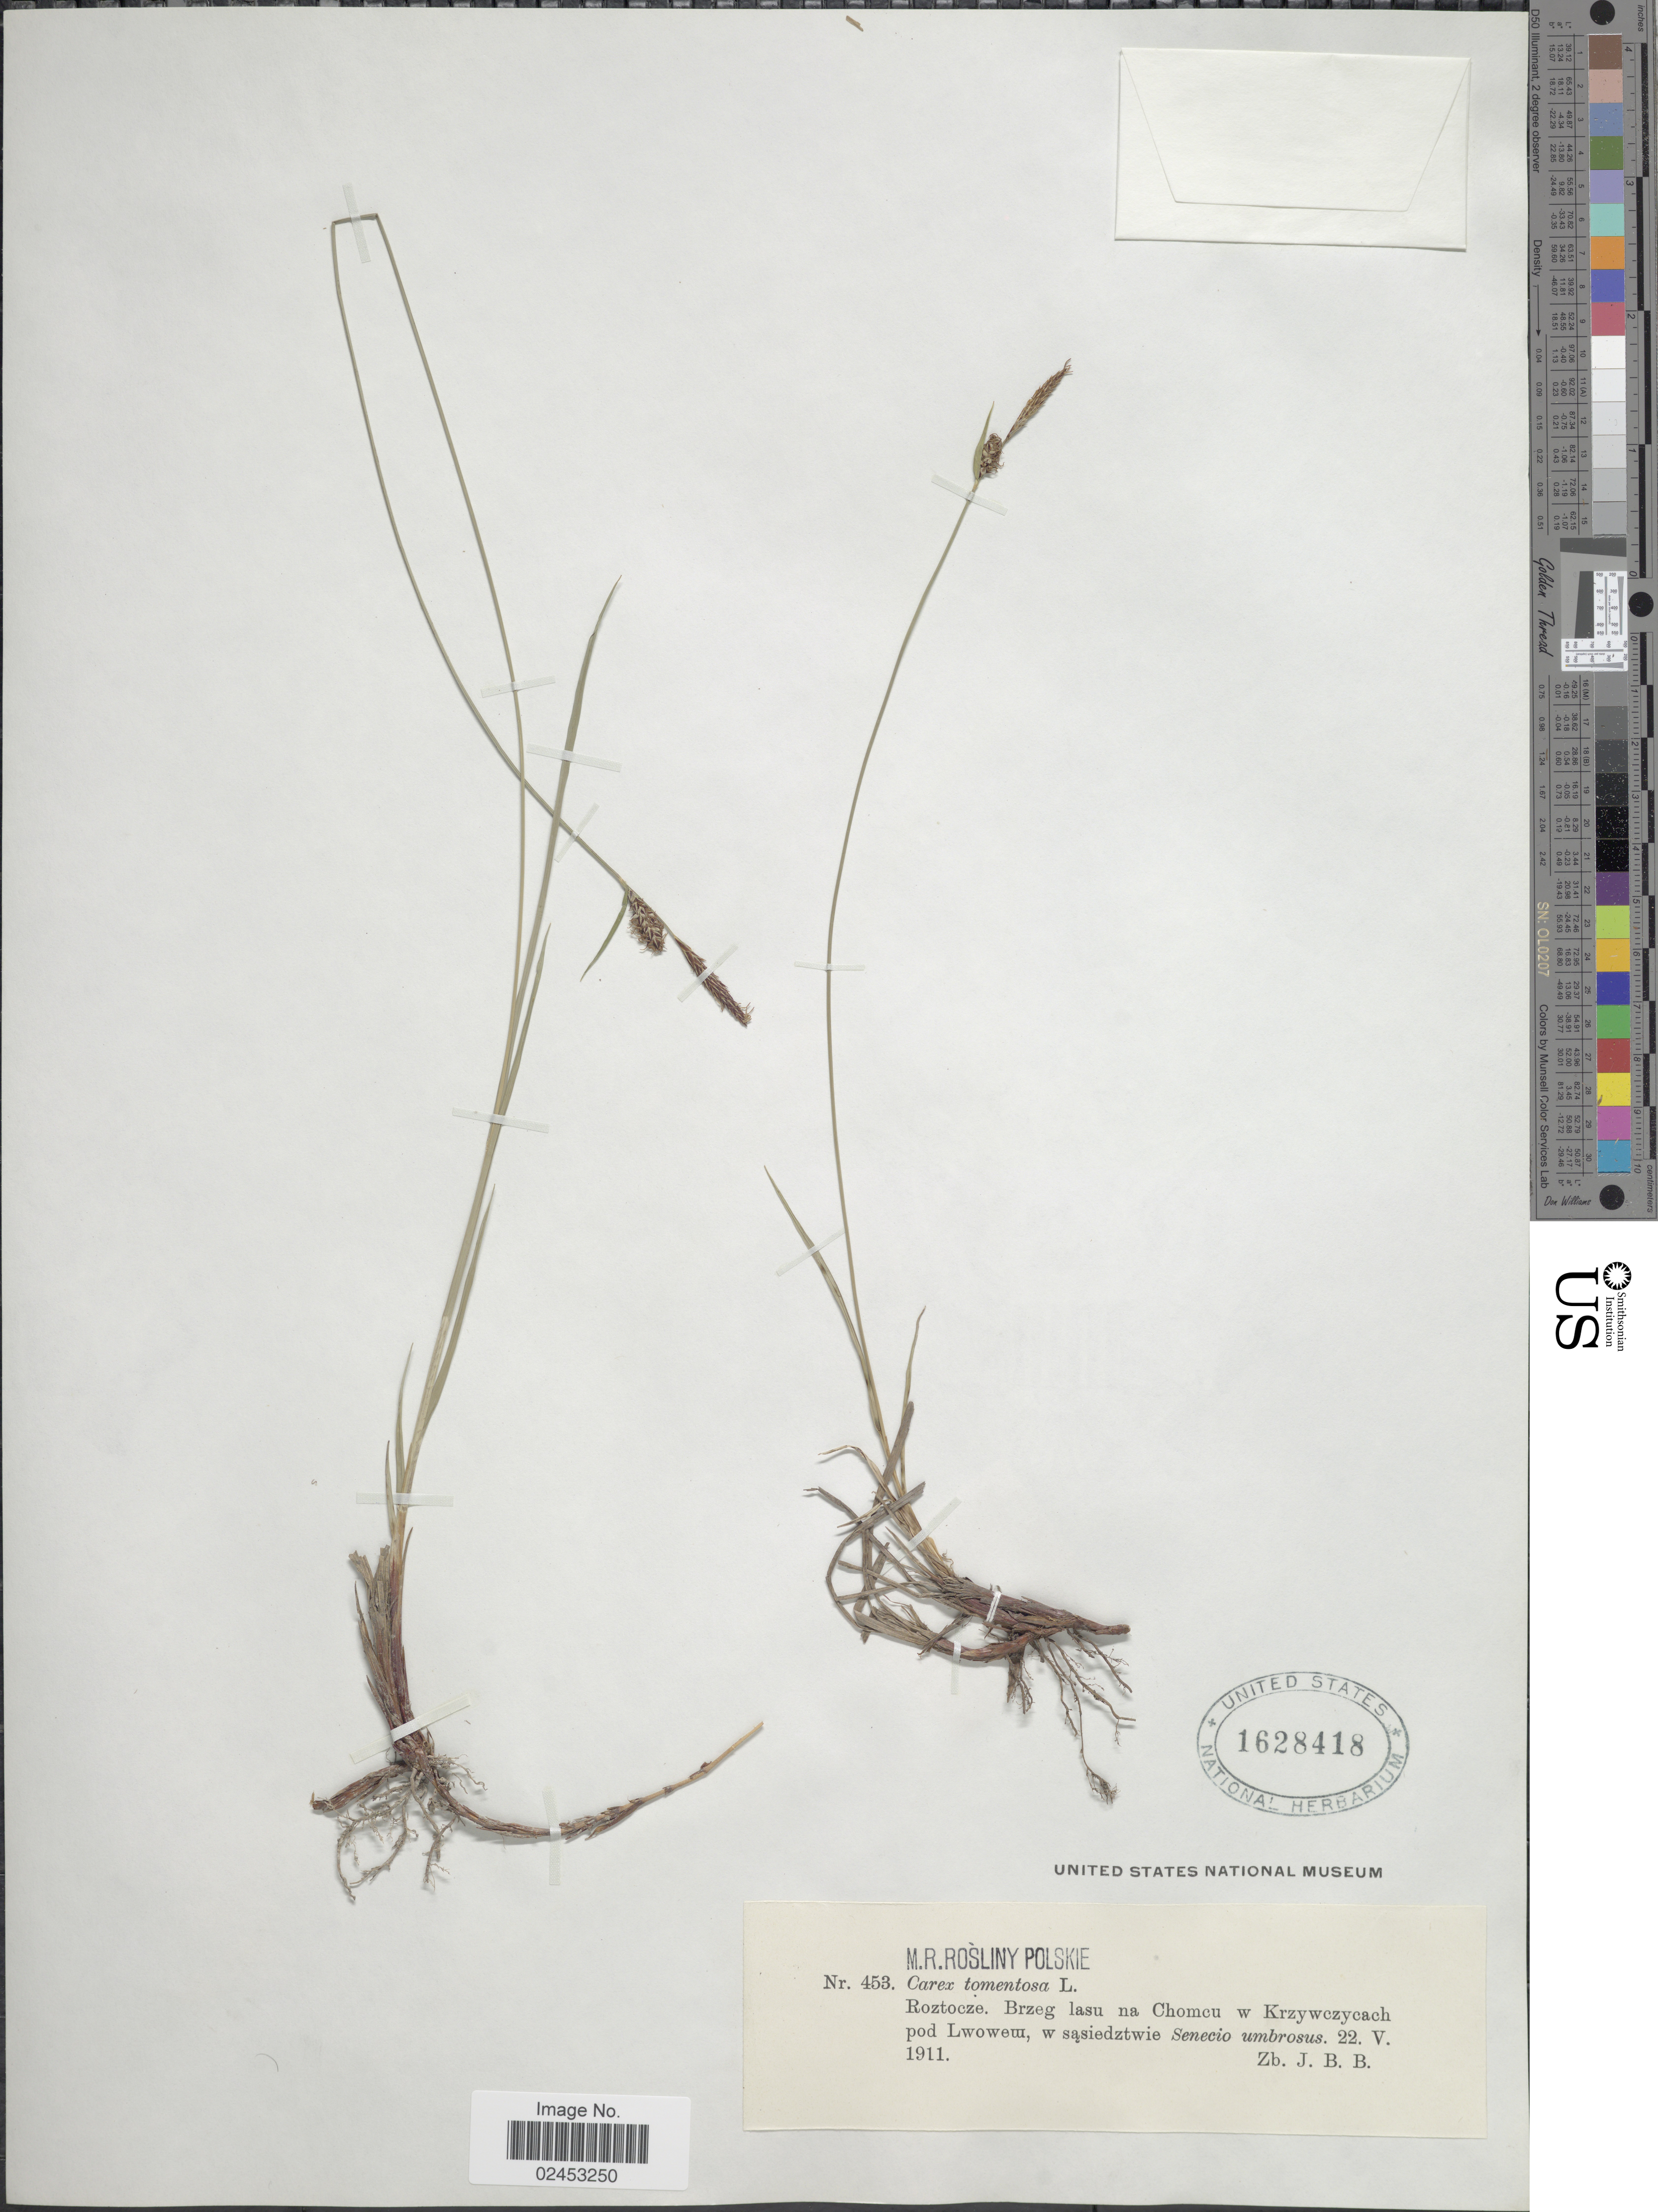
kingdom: Plantae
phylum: Tracheophyta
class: Liliopsida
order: Poales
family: Cyperaceae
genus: Carex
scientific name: Carex tomentosa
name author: L.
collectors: J. B. B.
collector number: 453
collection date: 1911-05-22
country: Poland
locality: Roztocze, Brzeg lasu na Chomcu w Krzywczycach pod Lwowem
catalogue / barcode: US 1628418